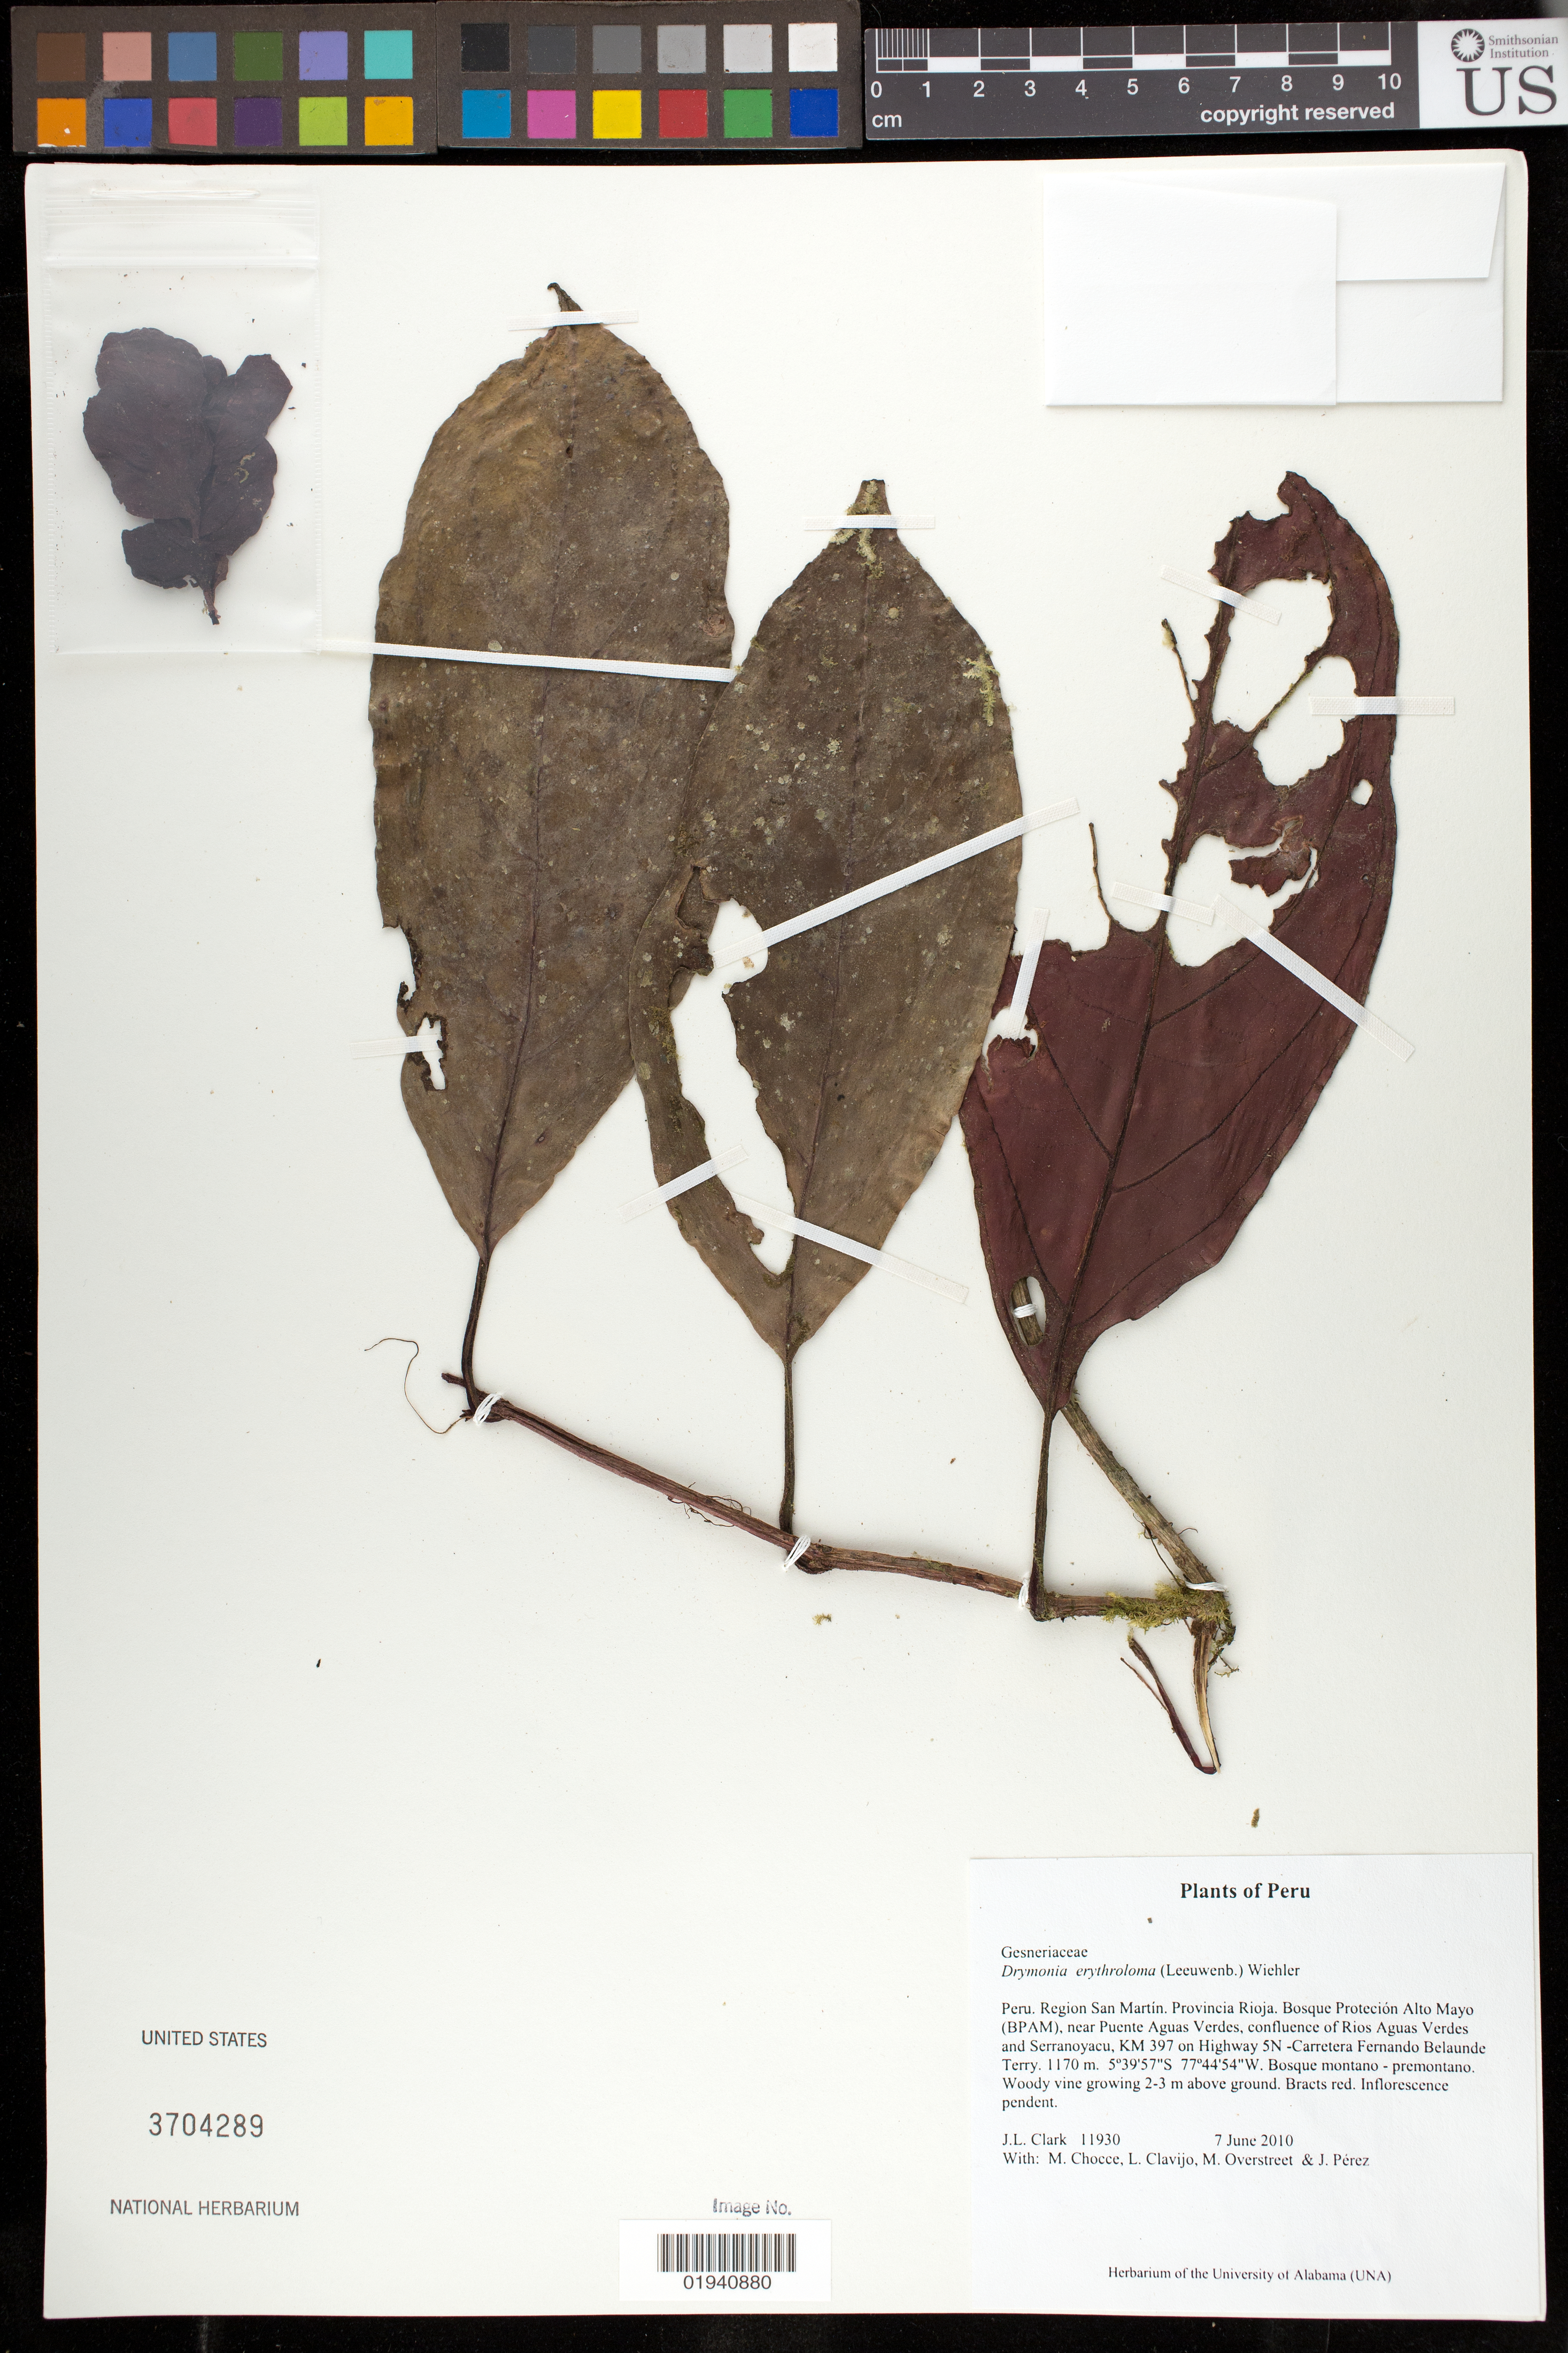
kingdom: Plantae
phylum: Tracheophyta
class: Magnoliopsida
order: Lamiales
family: Gesneriaceae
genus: Drymonia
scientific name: Drymonia erythroloma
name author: (Leeuwenb.) Wiehler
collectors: J. L. Clark, M. Chocce, L. Clavijo, M. Overstreet & J. Perez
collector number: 11930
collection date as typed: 07 Jun 2010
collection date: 2010-06-07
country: Peru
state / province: San Martín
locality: Provincia Rioja. Bosque Protecion Alto Mayo (BPAM), near Puente Aguas Verdes, confluence of Rios Aguas Verdes and Serranoyacu, KM 397 on Highway 5N-Carretera Fernando Belaunde Terry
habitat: Bosque montano- premontano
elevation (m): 1170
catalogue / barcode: US 3704289